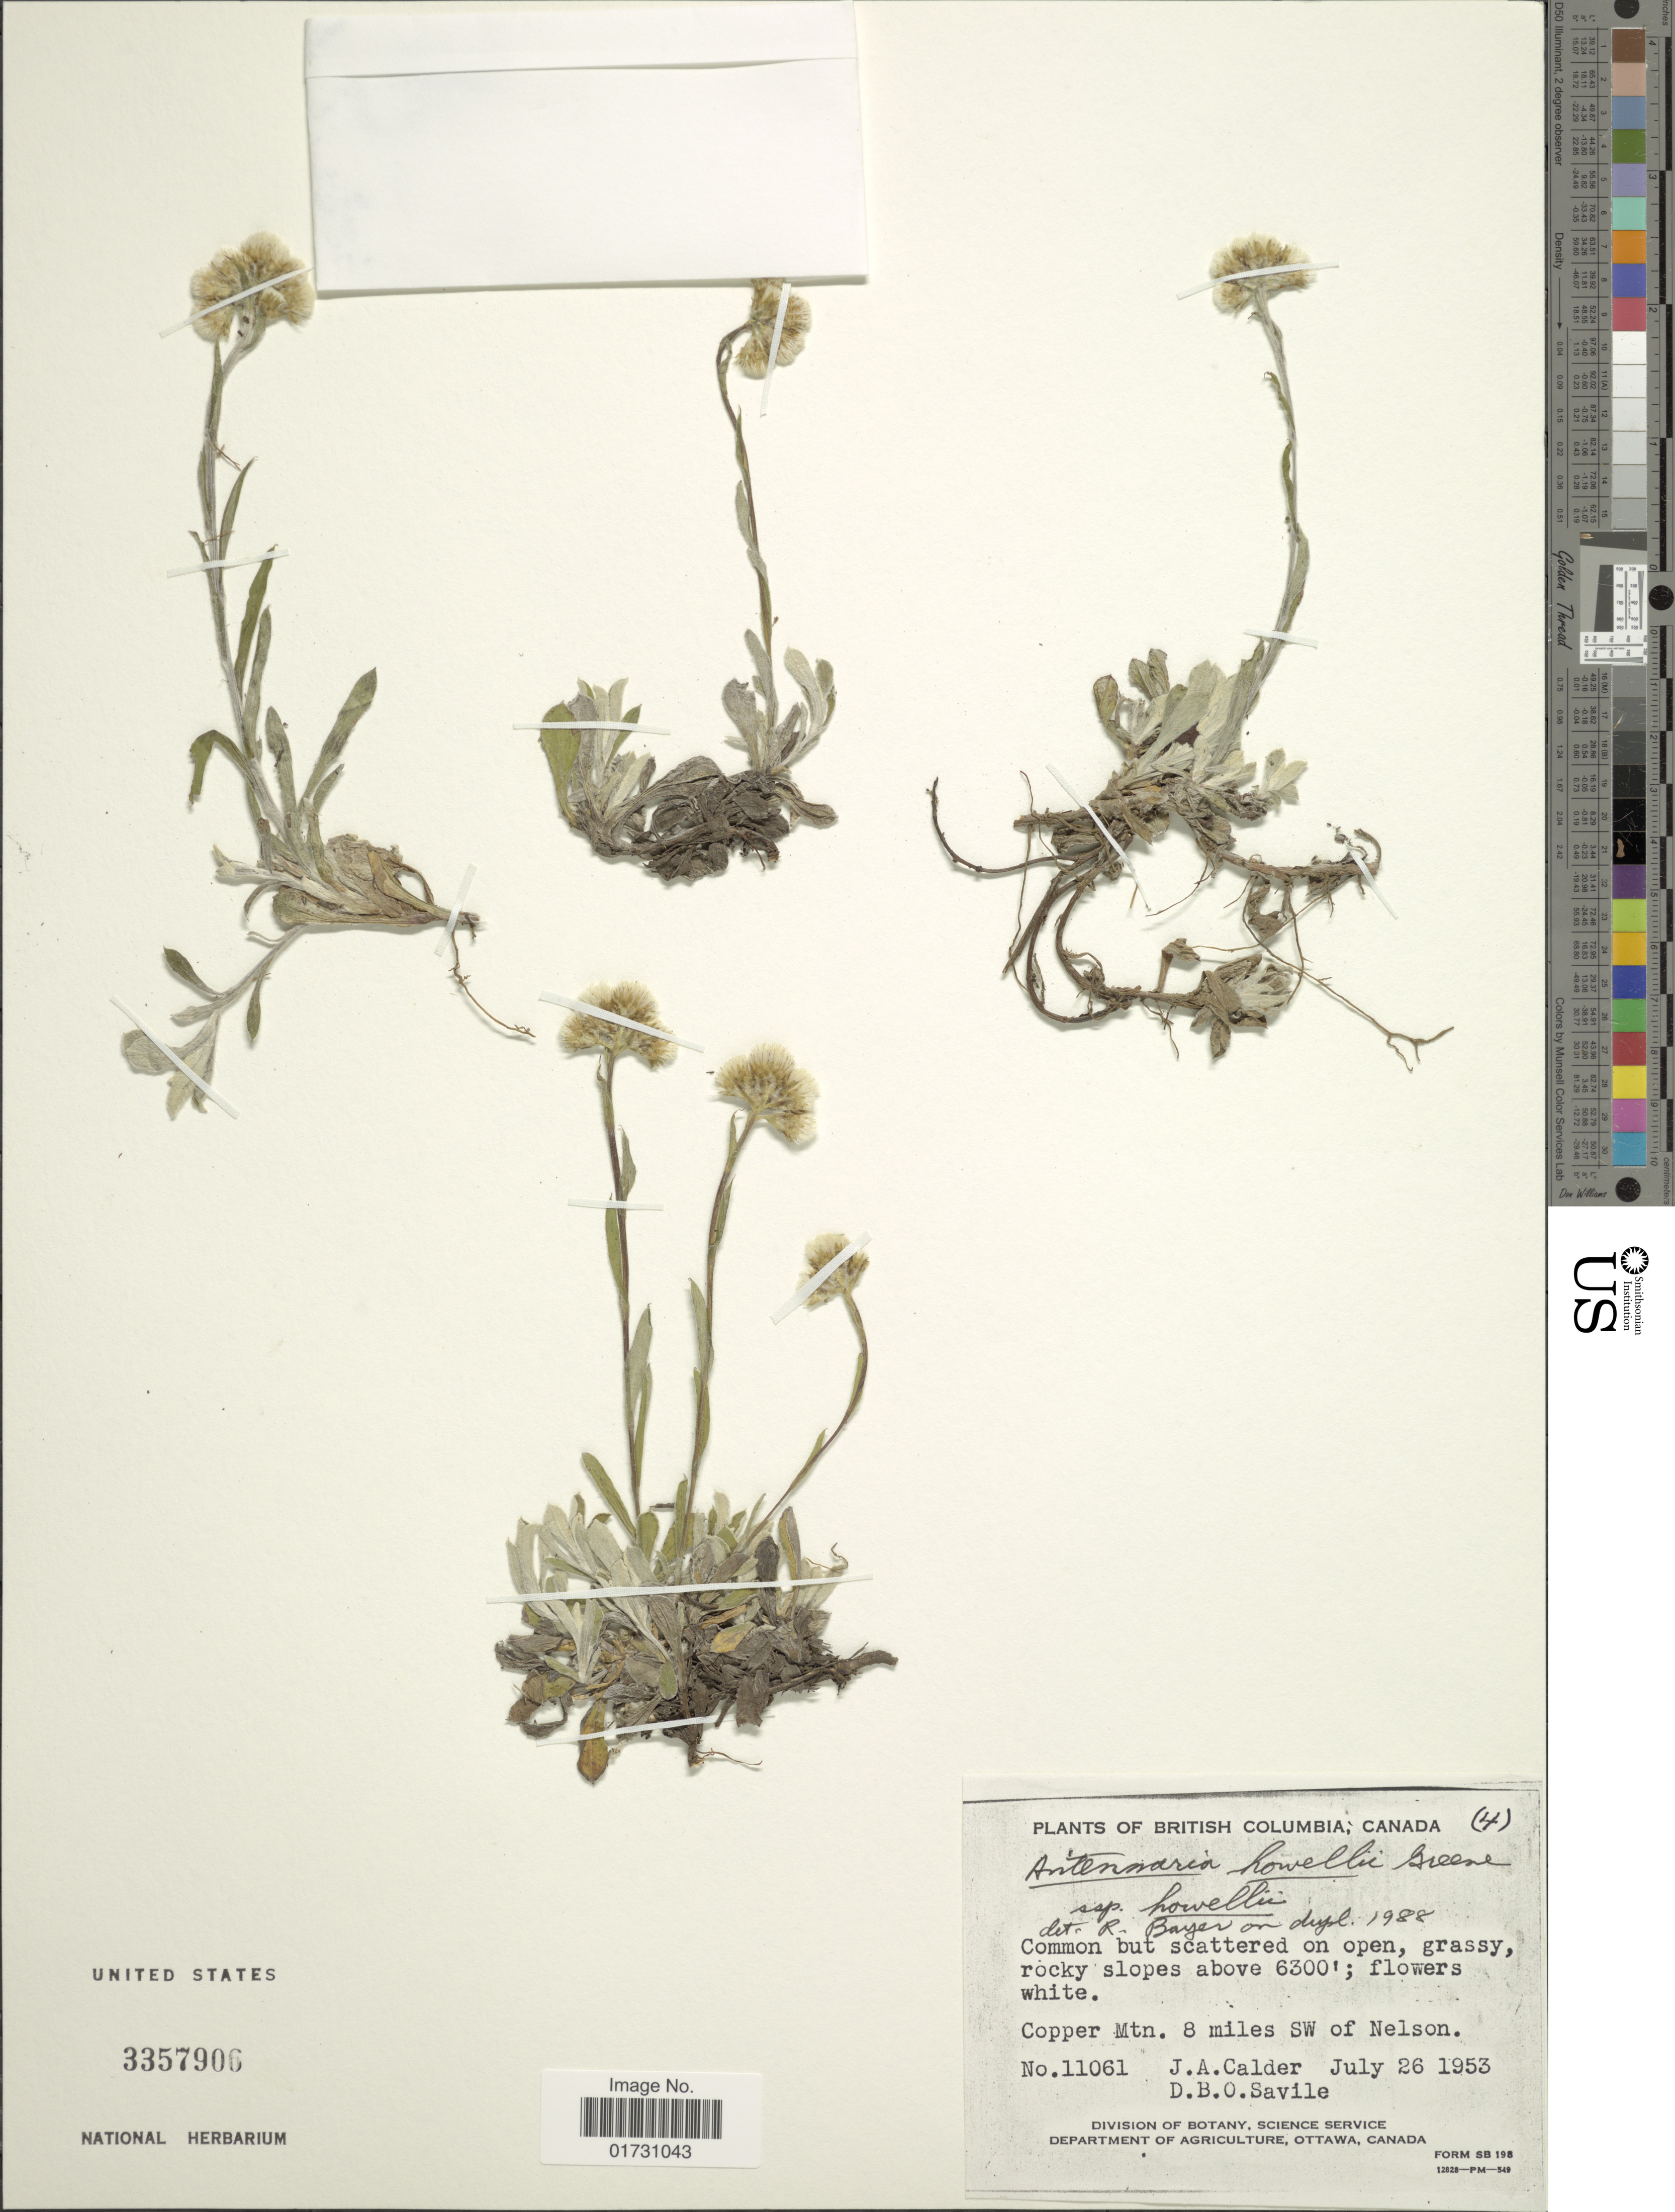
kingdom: Plantae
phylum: Tracheophyta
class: Magnoliopsida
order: Asterales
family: Asteraceae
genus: Antennaria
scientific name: Antennaria howellii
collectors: J. A. Calder & D. Savile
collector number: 11061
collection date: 1953-07-26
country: Canada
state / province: British Columbia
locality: Copper Mtn. 8 miles SW of Nelson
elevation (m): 1920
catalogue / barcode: US 3357906